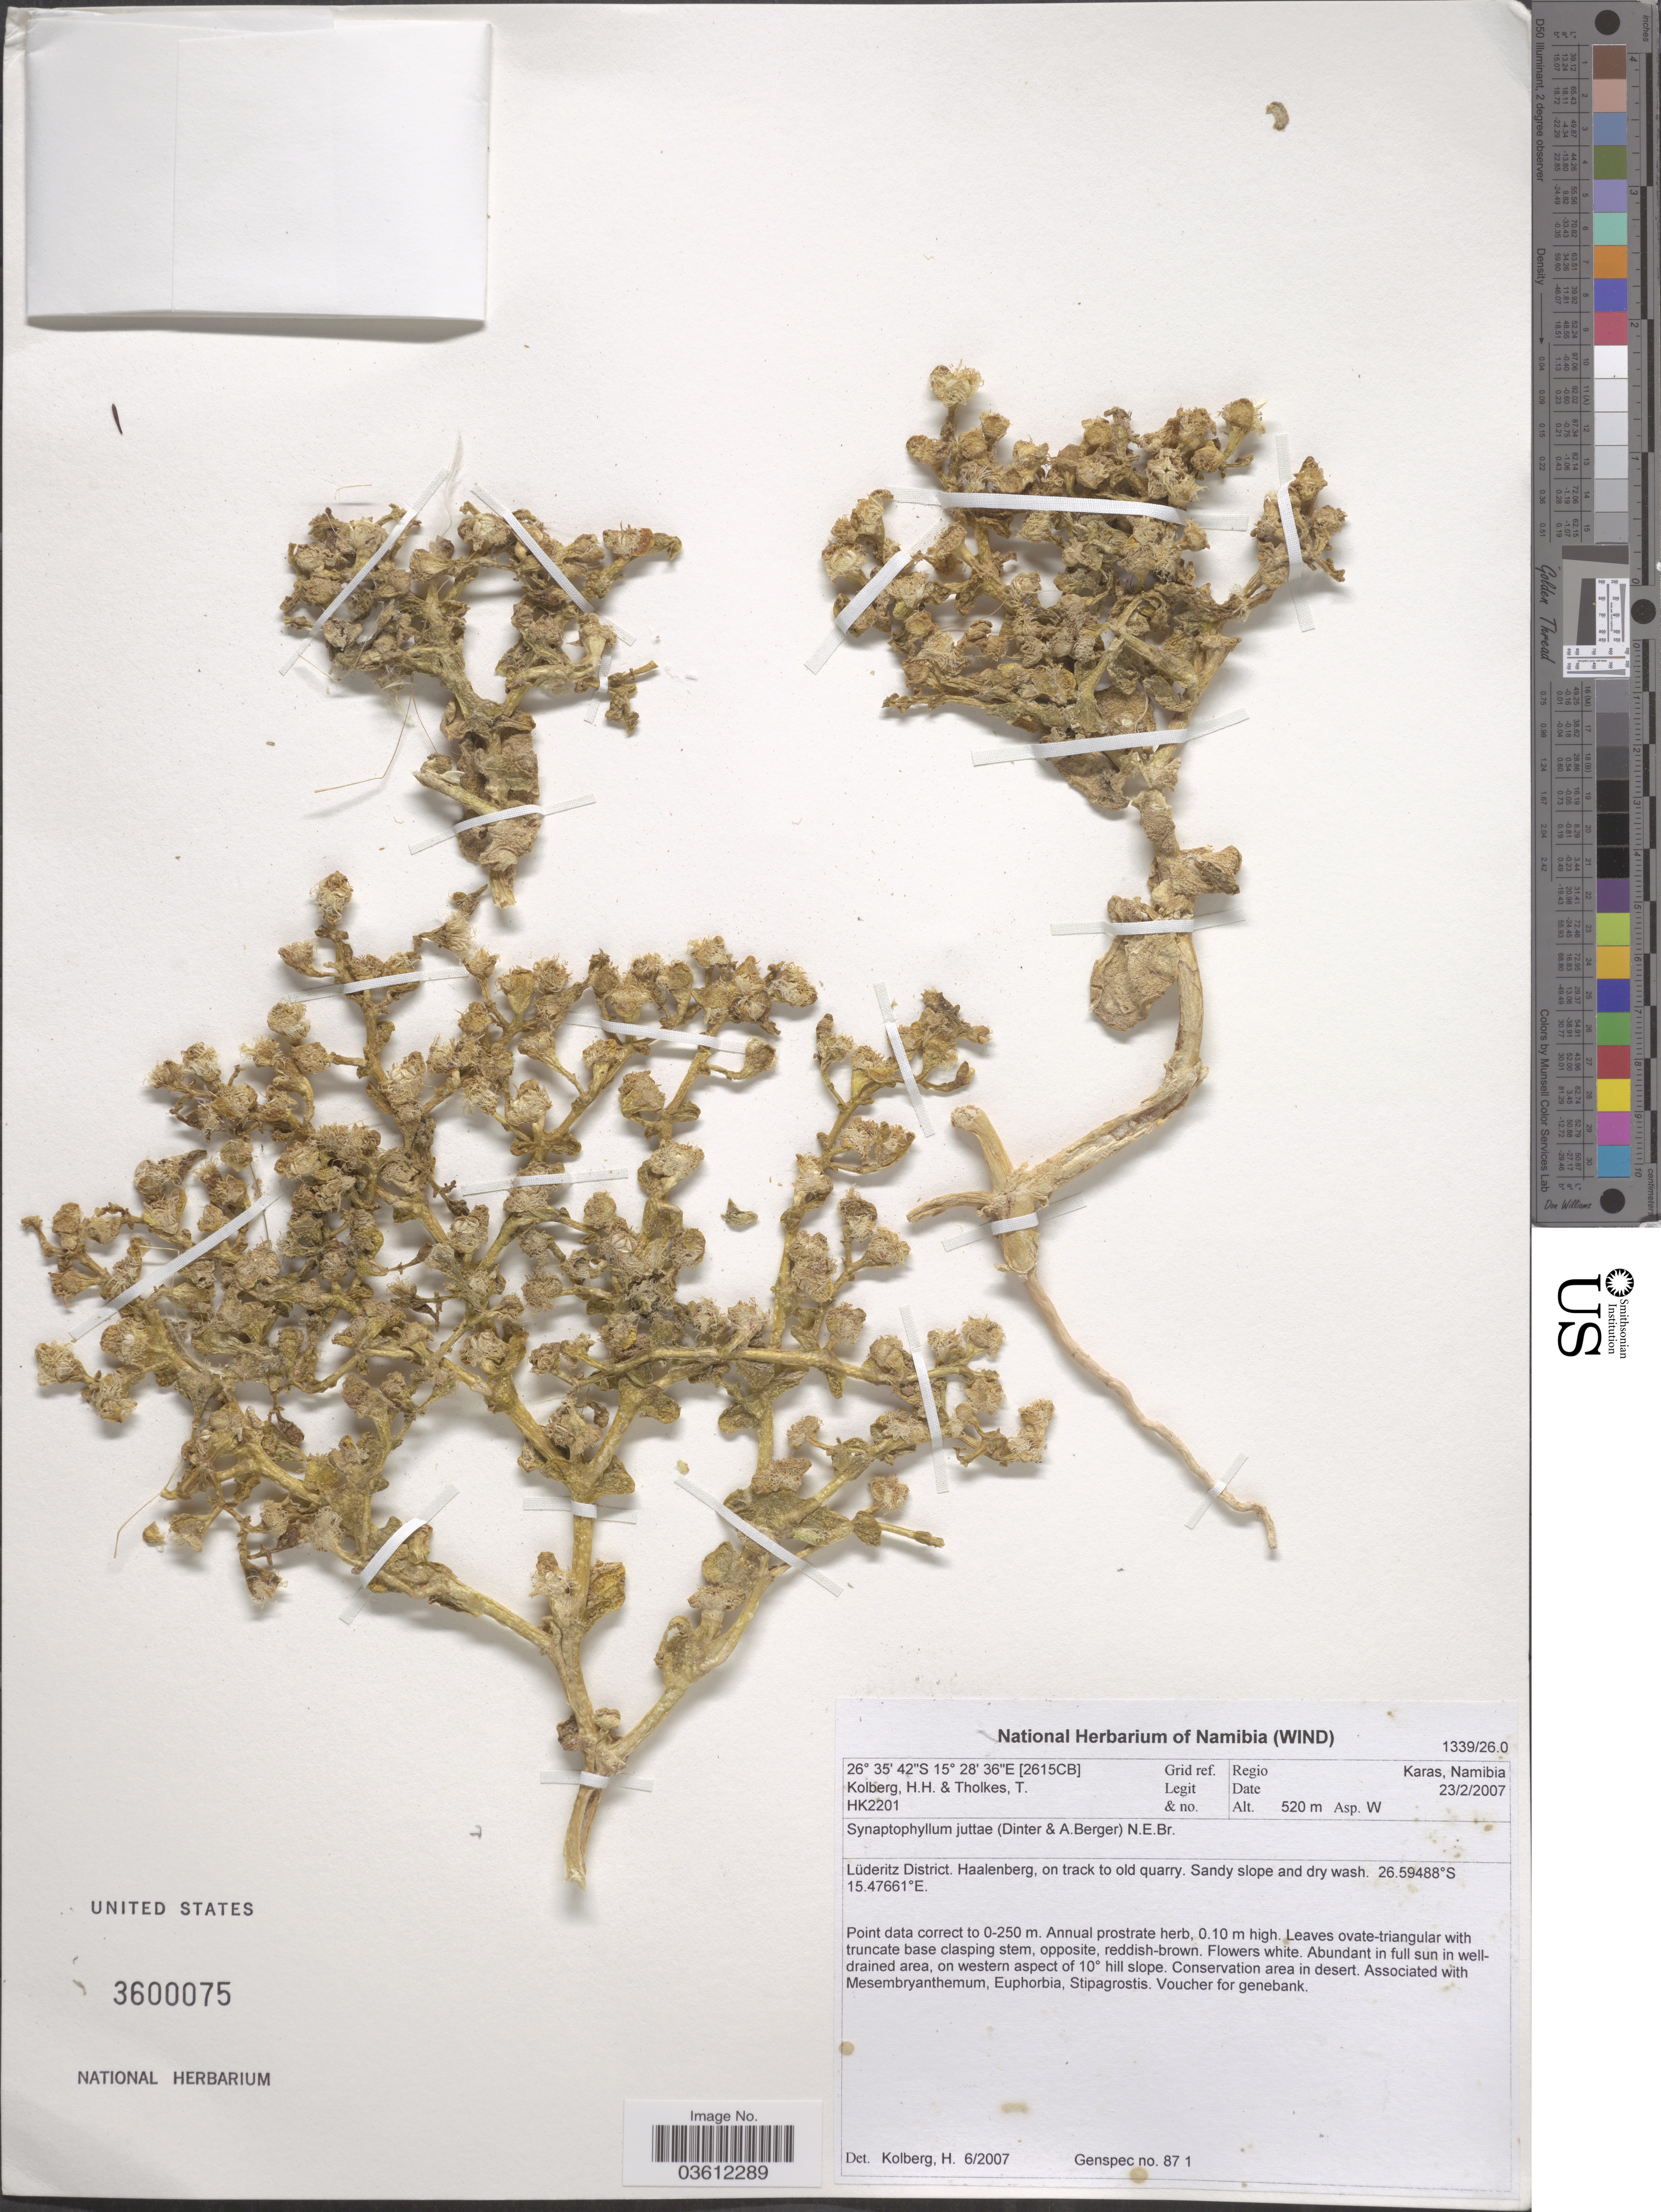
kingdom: Plantae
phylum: Tracheophyta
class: Magnoliopsida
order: Caryophyllales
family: Aizoaceae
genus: Mesembryanthemum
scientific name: Mesembryanthemum juttae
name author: Dinter & A. Berger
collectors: H. H. Kolberg & T. Tholkes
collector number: HK2201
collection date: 2007-02-23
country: Namibia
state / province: Karas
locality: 2615CB Grid ref. Lüderitz District. Haalenberg, on track to old quarry.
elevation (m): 520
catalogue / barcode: US 3600075